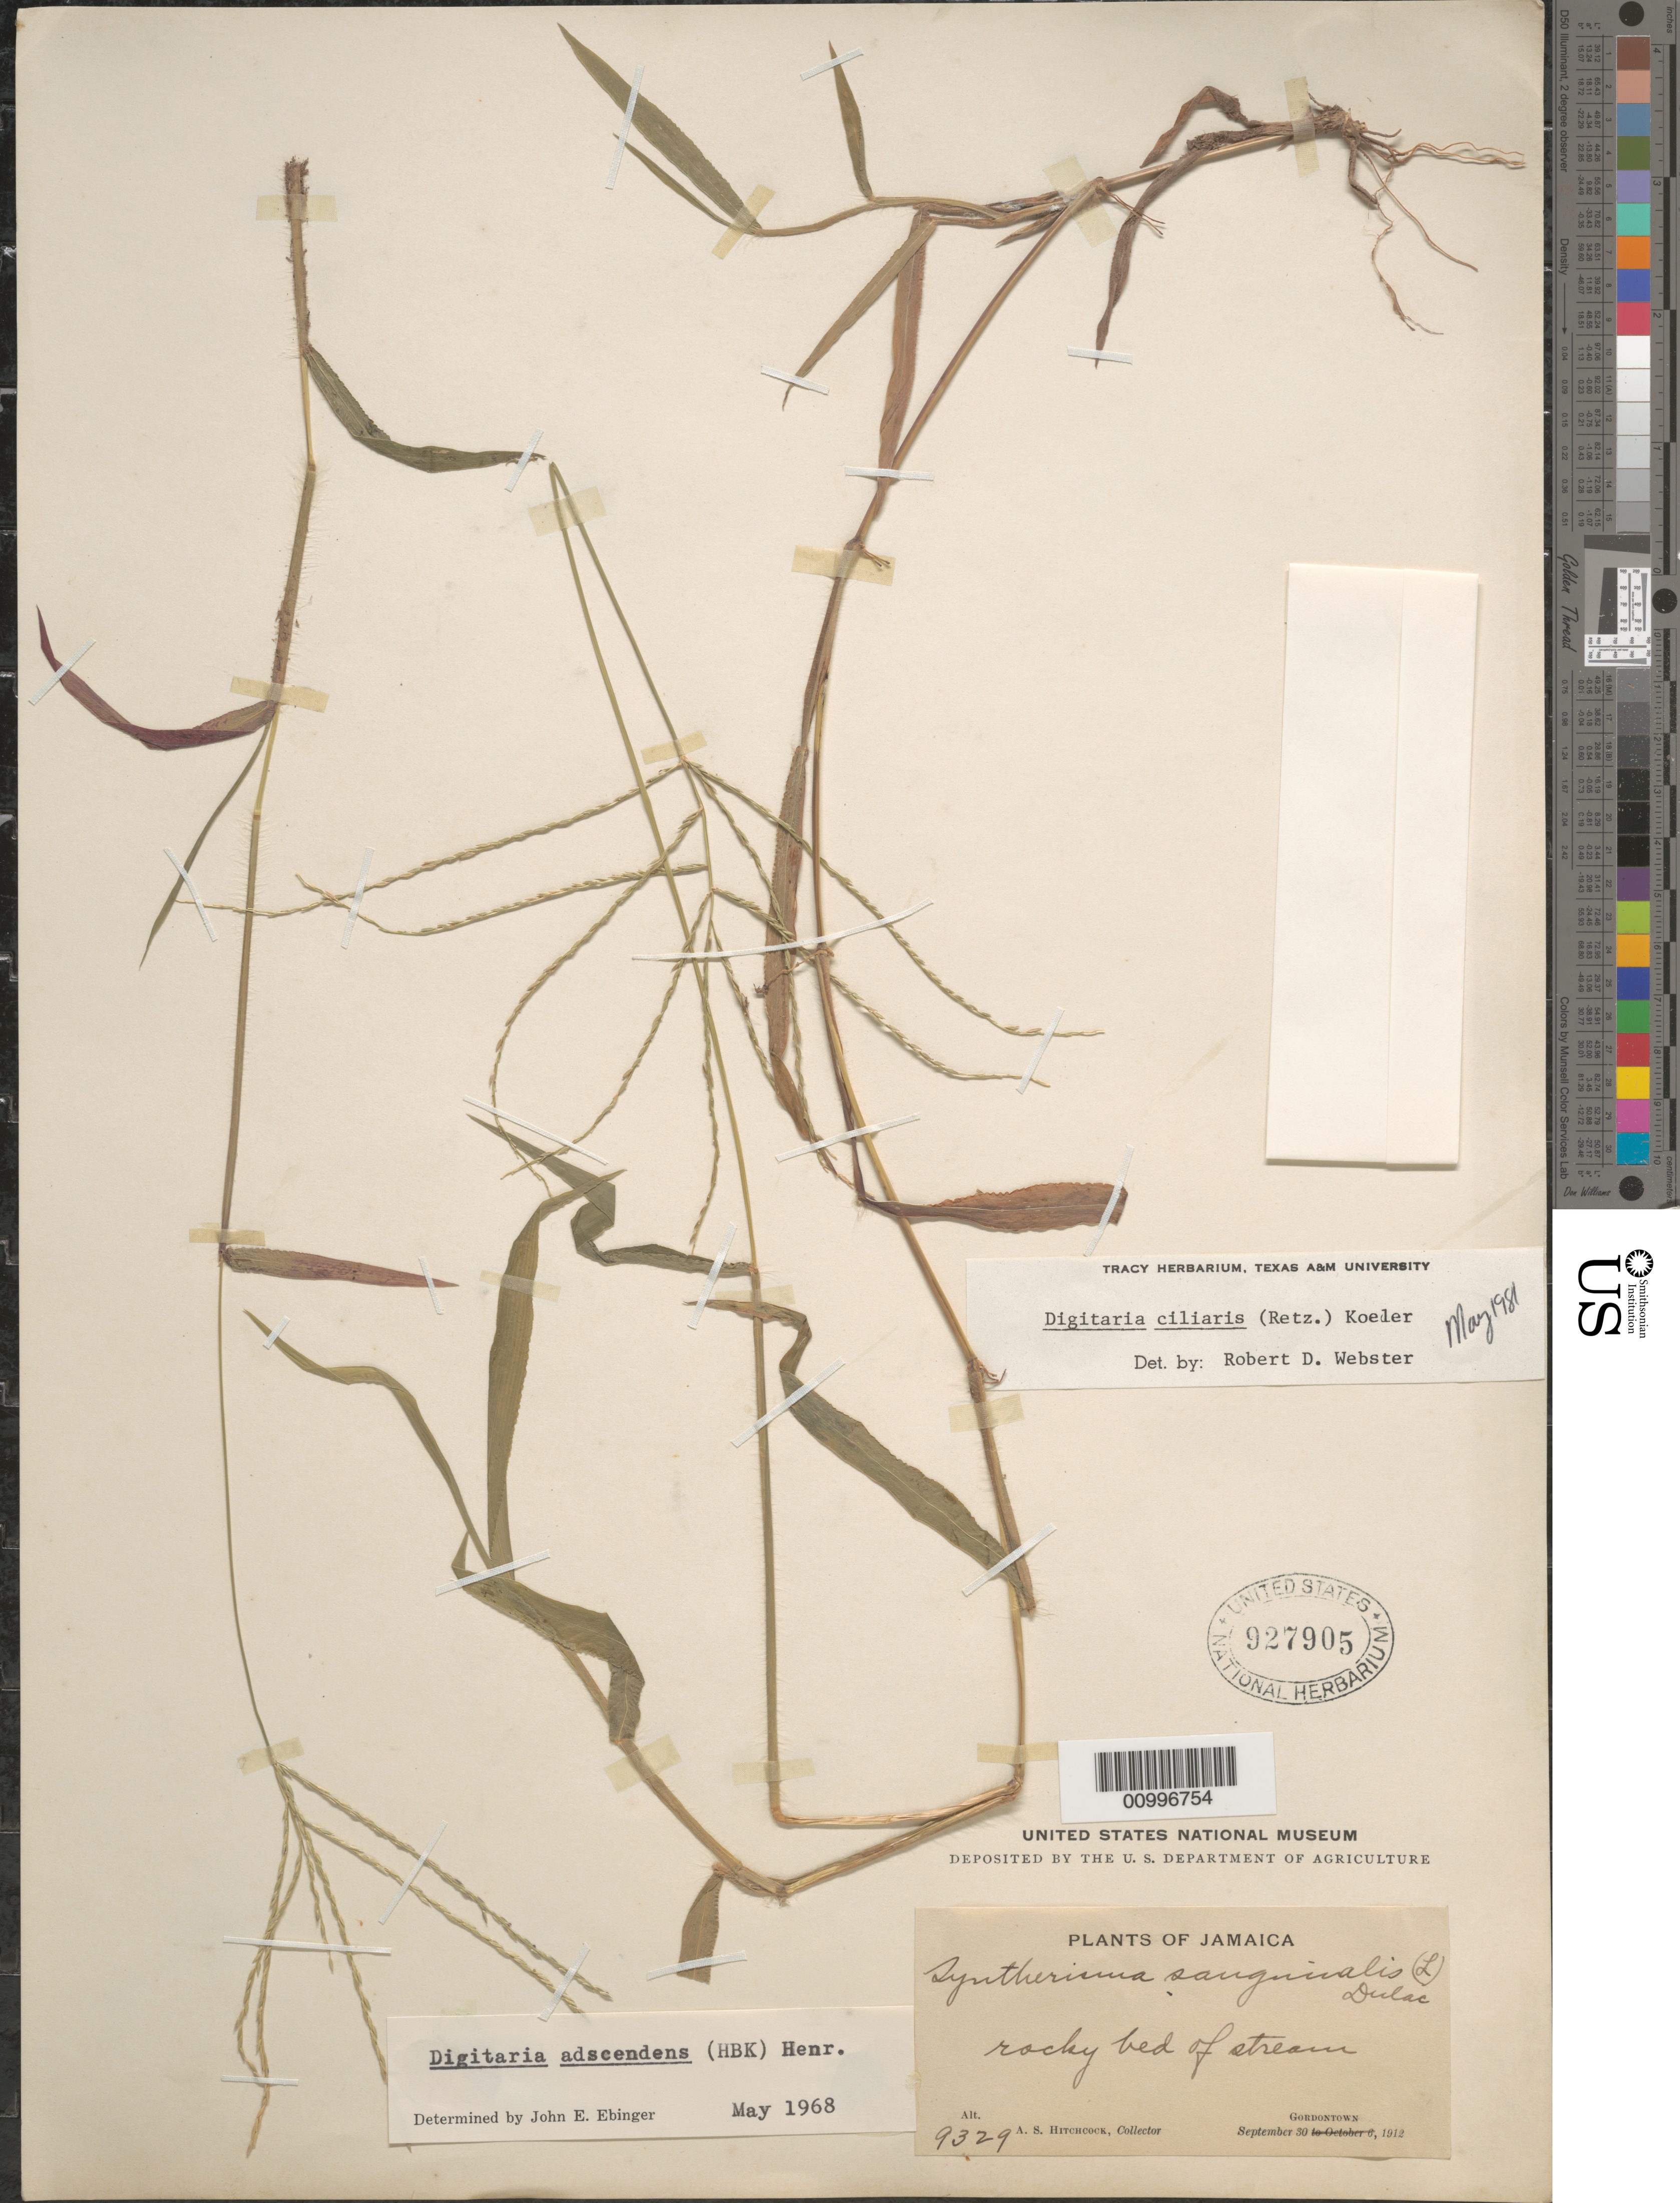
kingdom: Plantae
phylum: Tracheophyta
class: Liliopsida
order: Poales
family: Poaceae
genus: Digitaria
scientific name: Digitaria ciliaris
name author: (Retz.) Koeler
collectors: A. S. Hitchcock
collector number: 9329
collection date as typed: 30 Sep 1912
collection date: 1912-09-30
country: Jamaica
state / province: Saint Andrew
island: Jamaica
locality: Gordon Town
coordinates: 0 N, 0 E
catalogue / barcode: US 927905